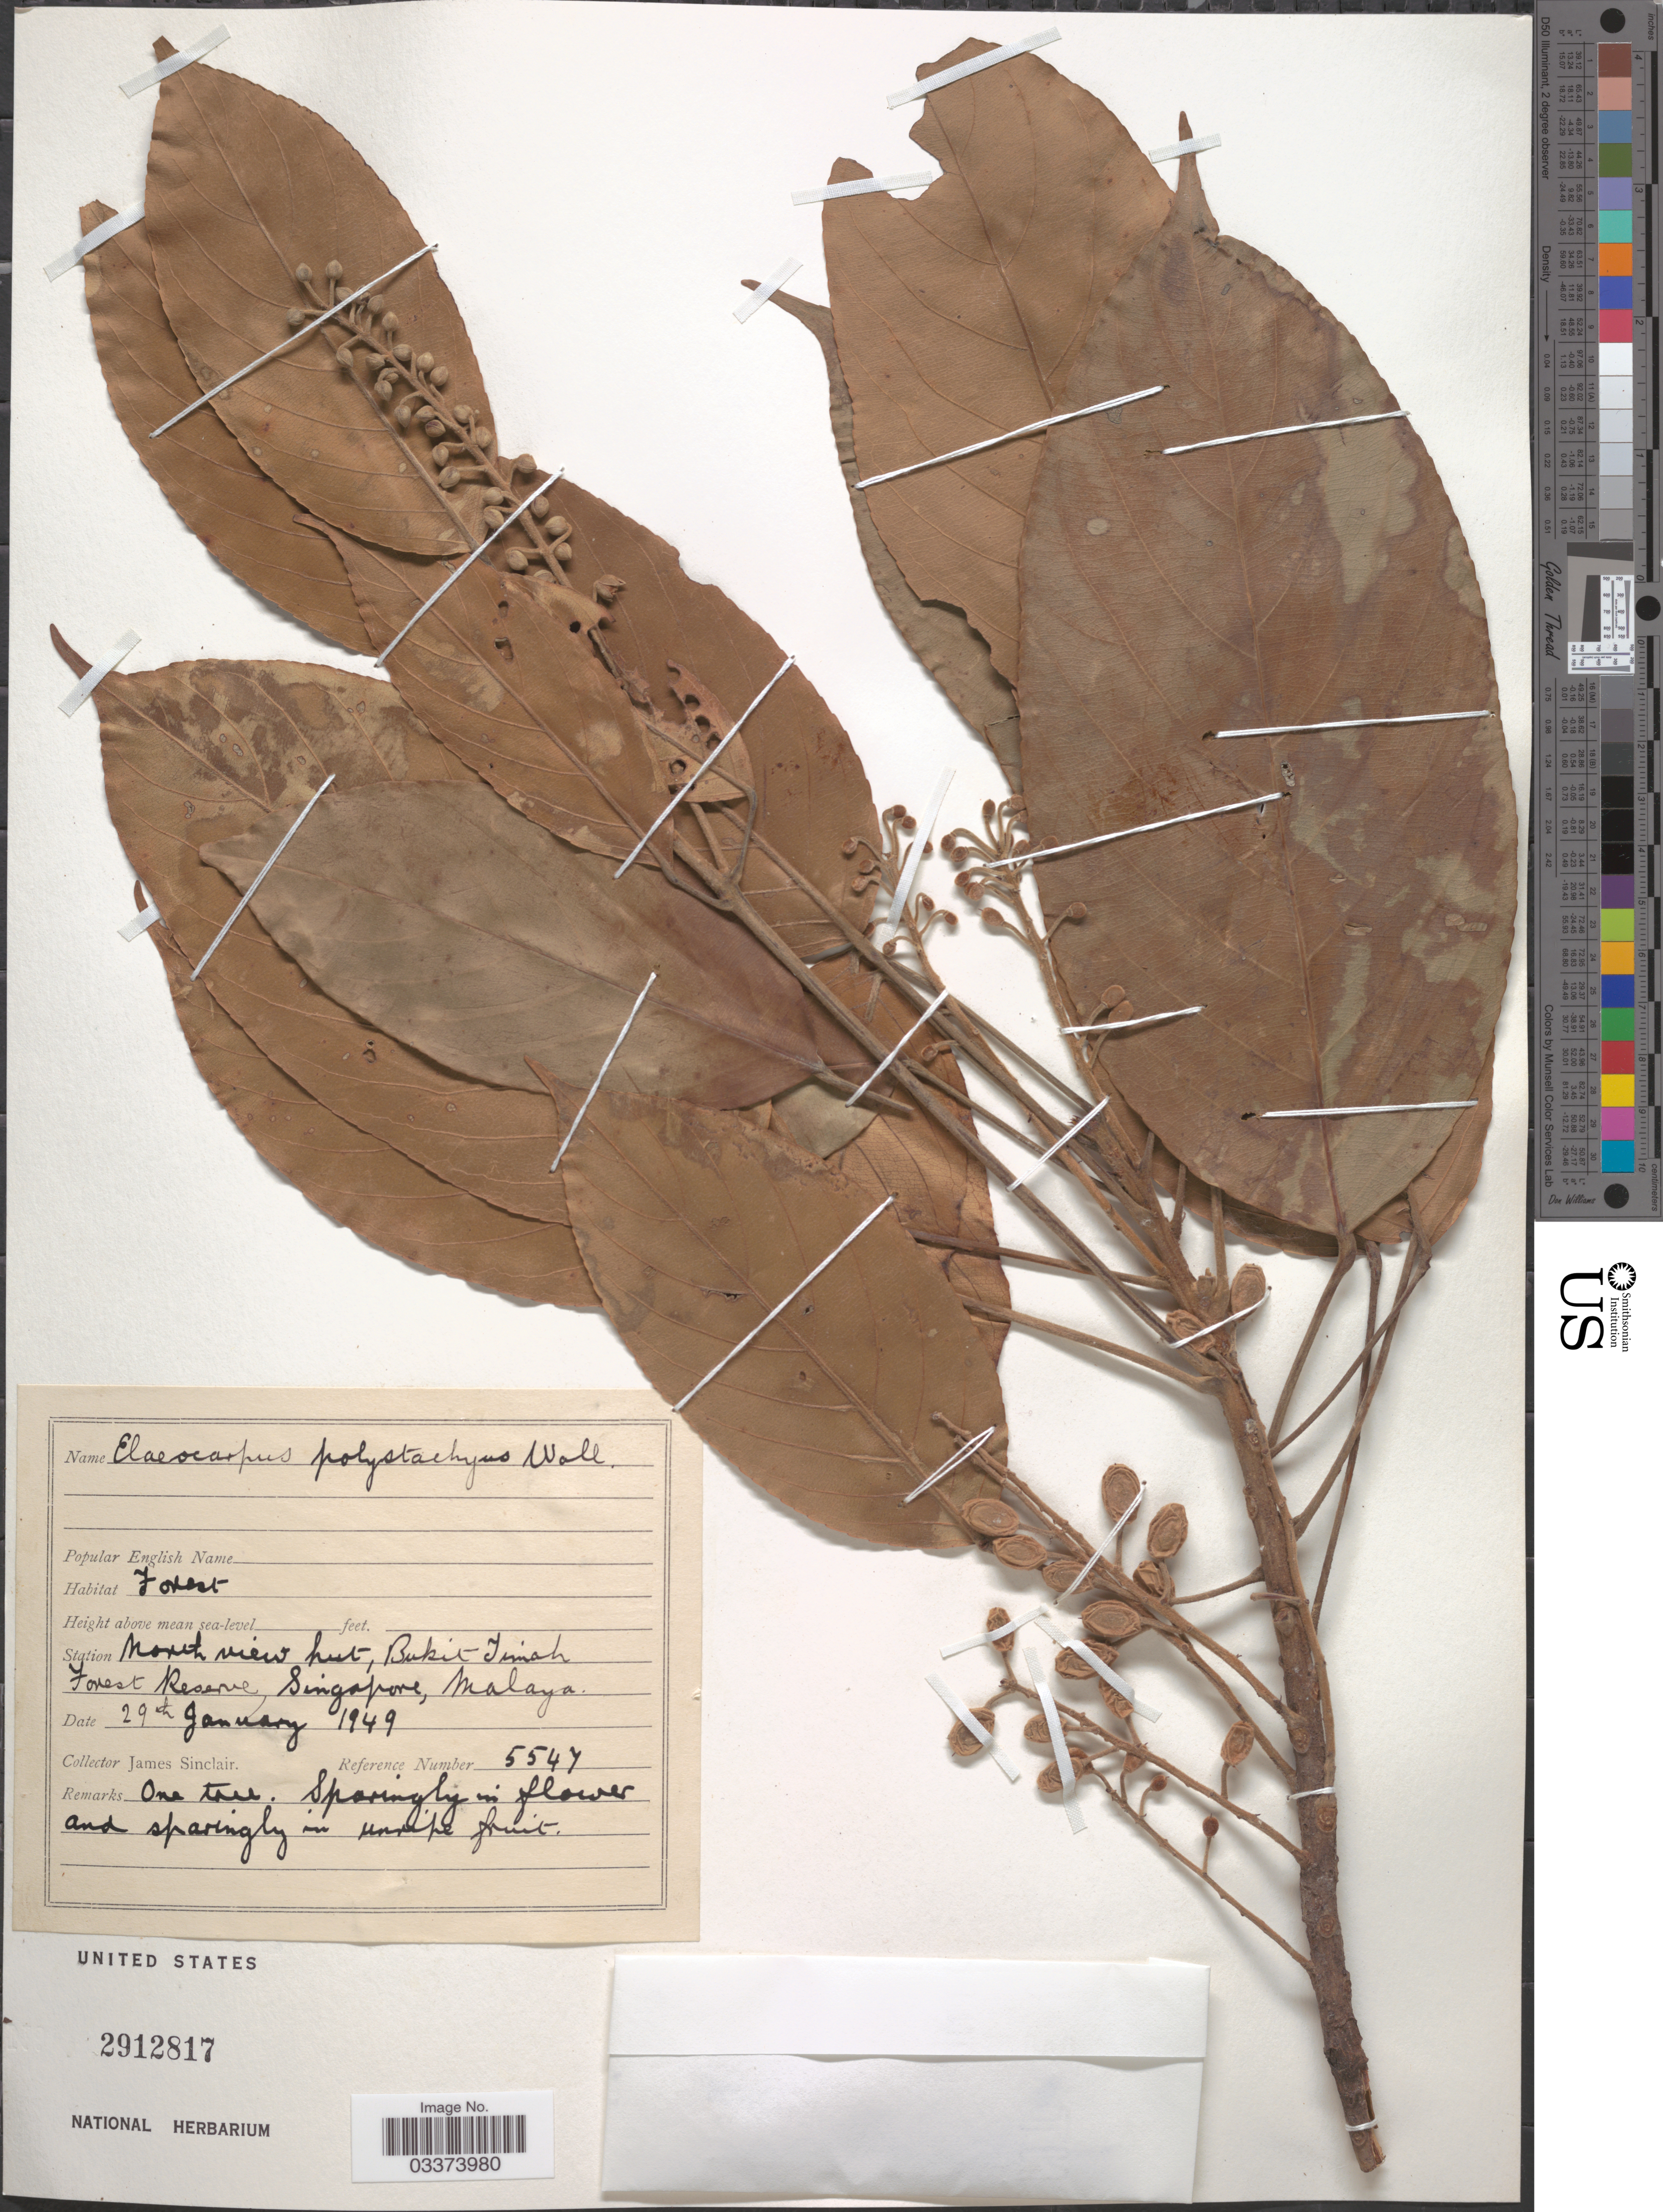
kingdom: Plantae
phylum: Tracheophyta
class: Magnoliopsida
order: Oxalidales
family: Elaeocarpaceae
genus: Elaeocarpus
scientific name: Elaeocarpus polystachyus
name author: Wall. ex K. Müller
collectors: J. Sinclair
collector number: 5547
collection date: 1949-01-29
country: Singapore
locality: Station North view hut, Bukit Timah Forest Reserve, Malaya.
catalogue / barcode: US 2912817